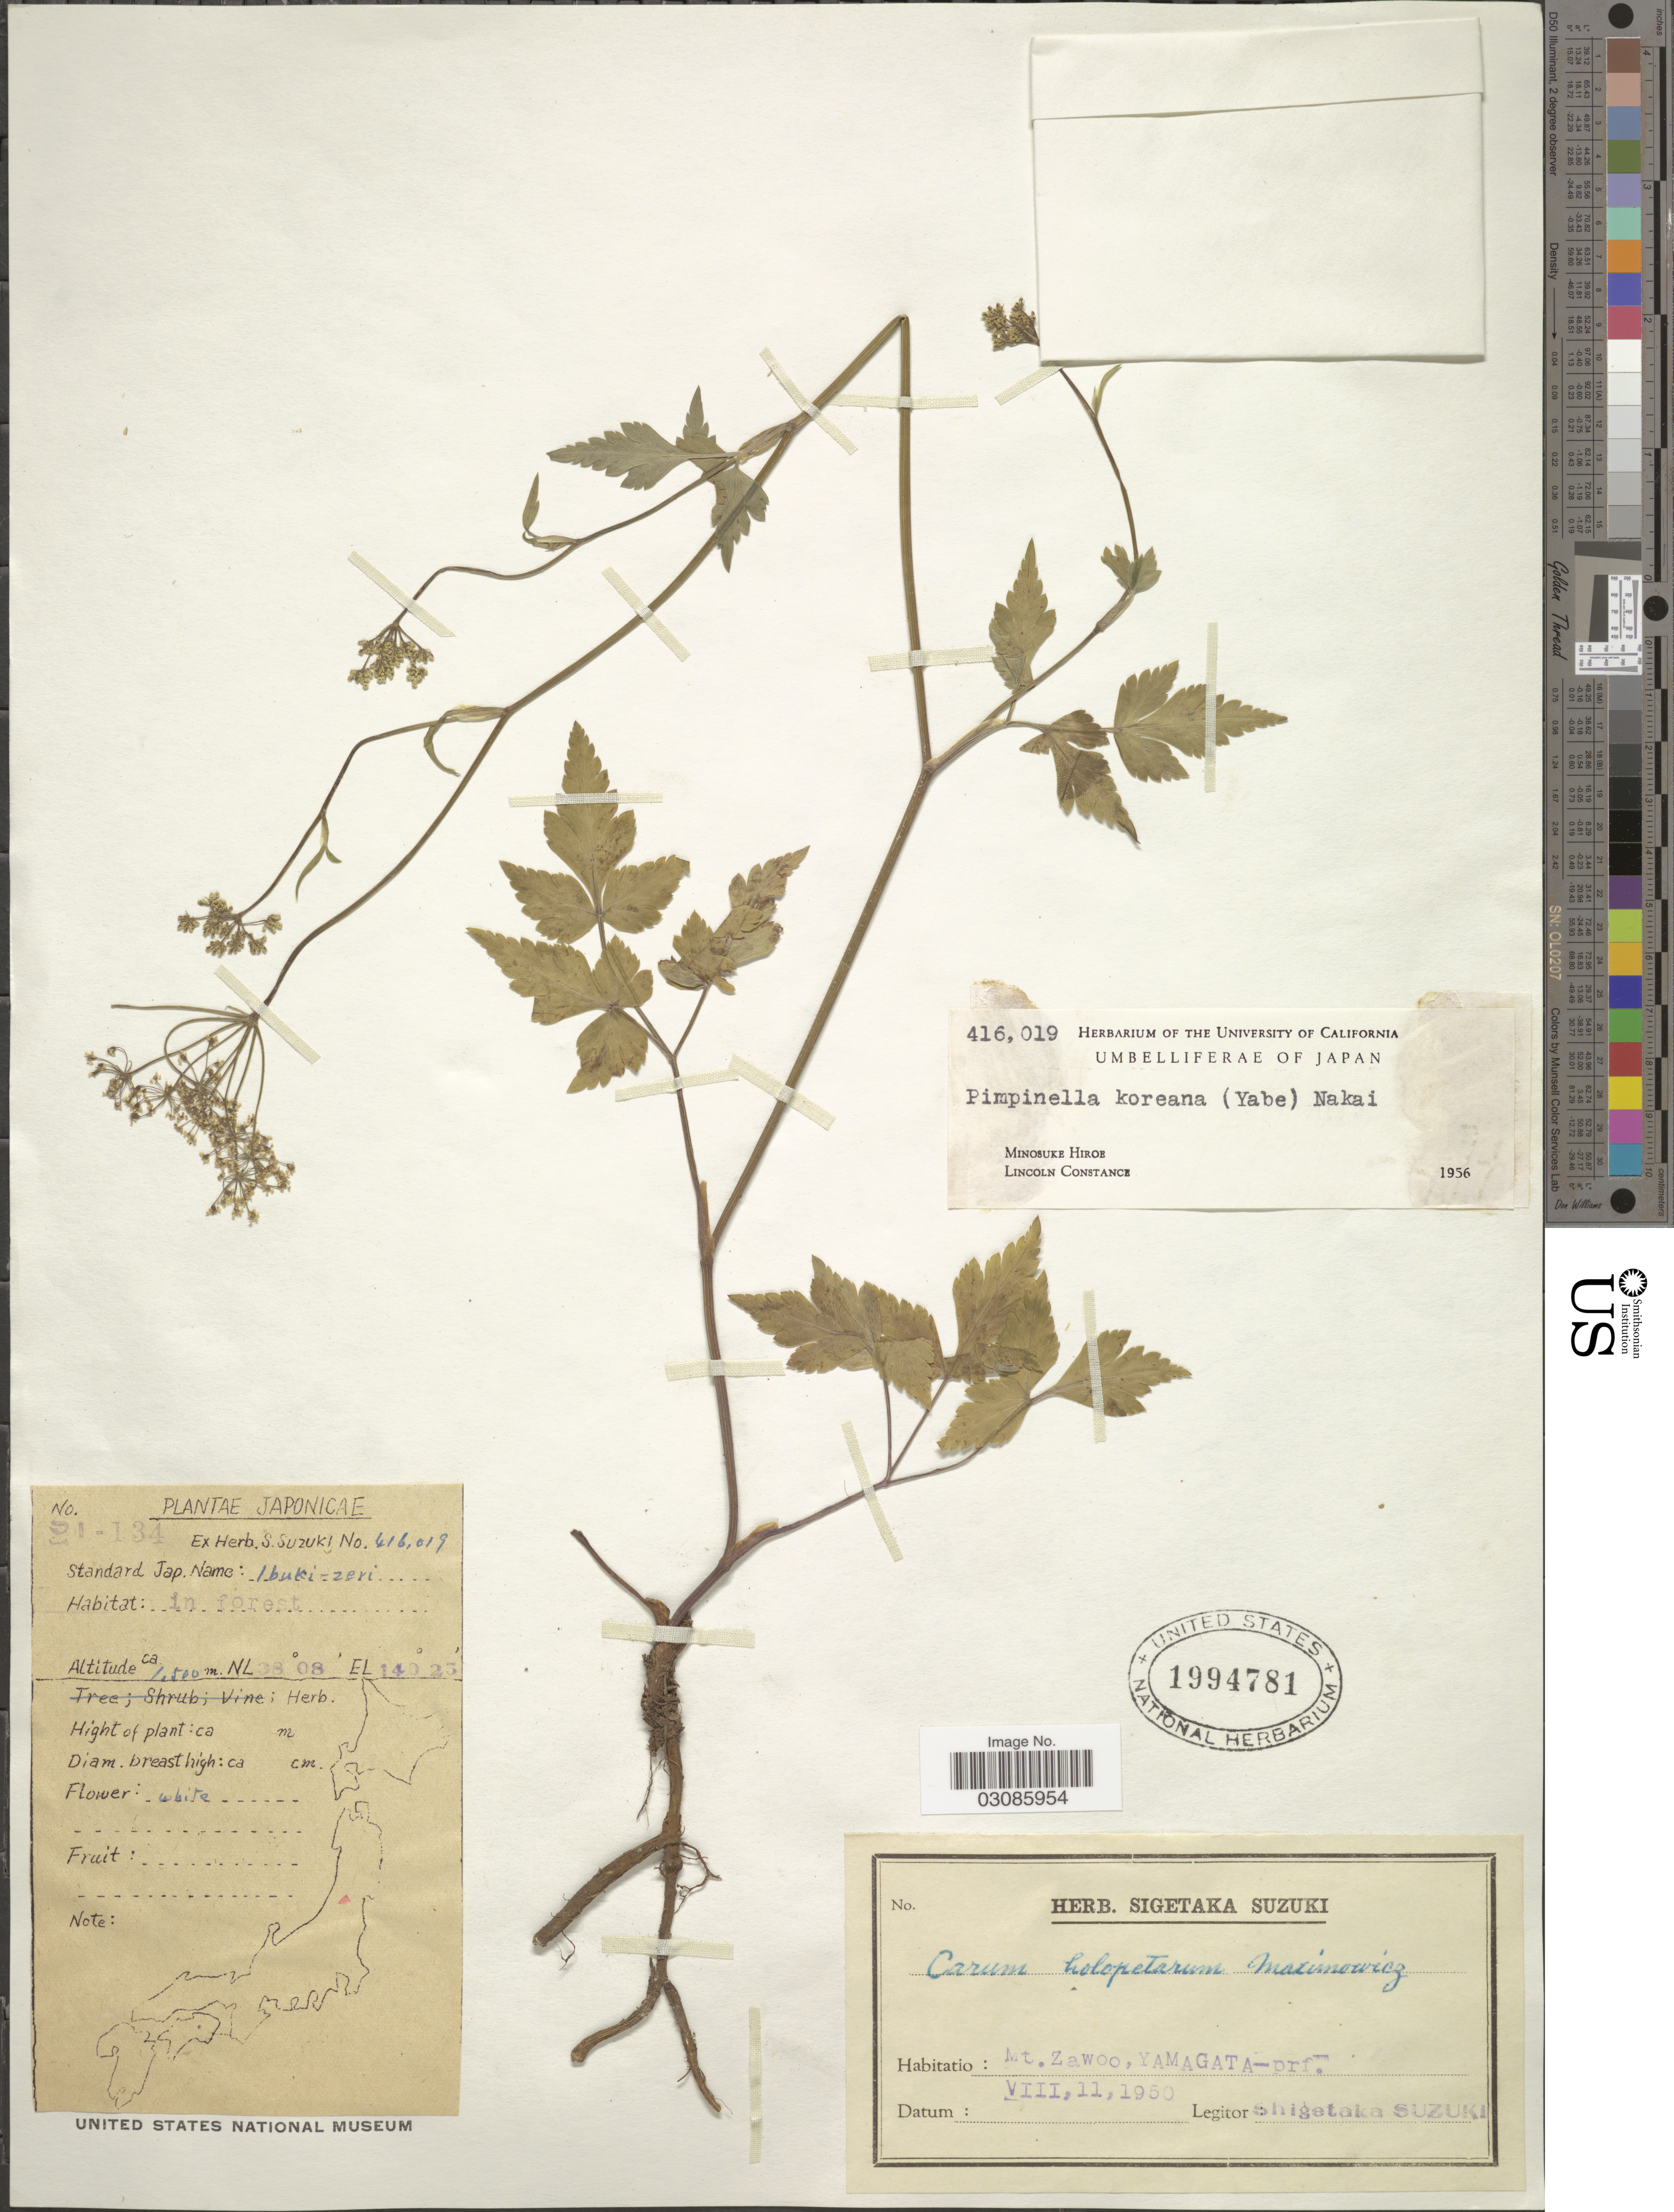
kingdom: Plantae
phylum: Tracheophyta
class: Magnoliopsida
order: Apiales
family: Apiaceae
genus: Pimpinella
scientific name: Pimpinella koreana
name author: (Y. Yabe) Nakai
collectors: S. Suzuki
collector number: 416019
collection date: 1950-08-11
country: Japan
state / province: Yamagata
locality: Mt. Zawoo, Yamagata-prf.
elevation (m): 1500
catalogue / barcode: US 1994781